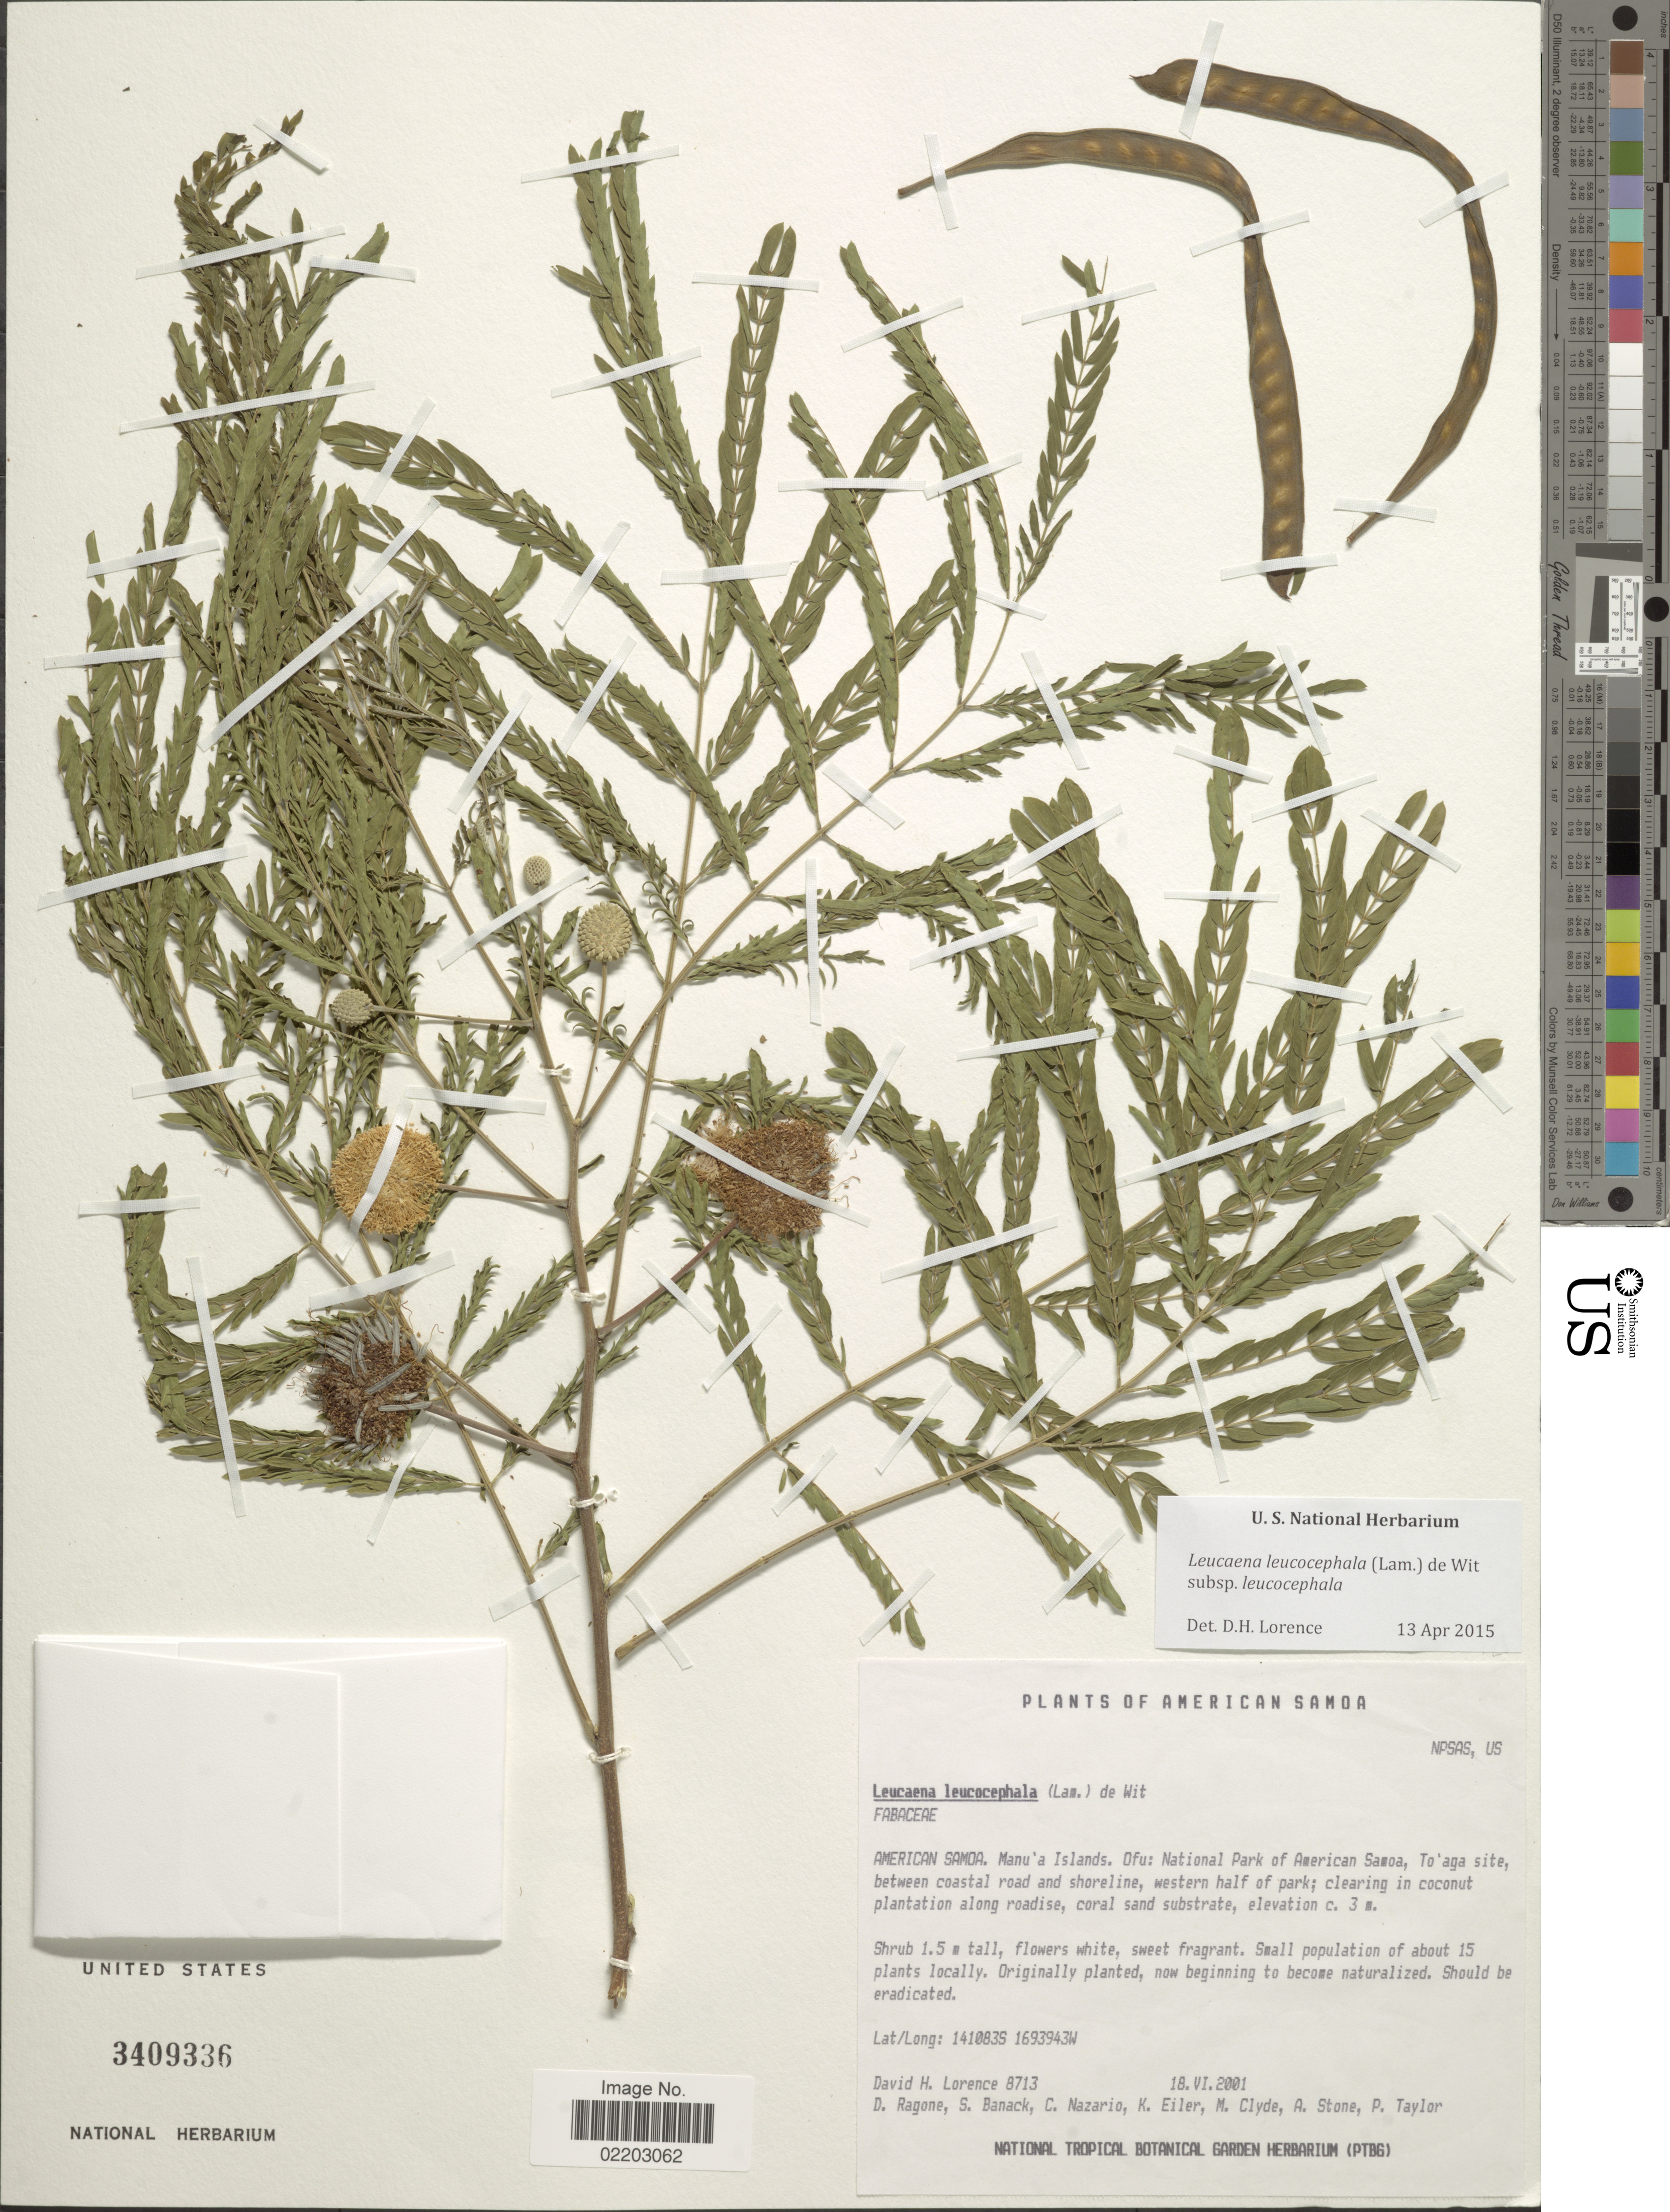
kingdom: Plantae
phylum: Tracheophyta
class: Magnoliopsida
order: Fabales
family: Fabaceae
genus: Leucaena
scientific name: Leucaena leucocephala subsp. leucocephala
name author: (Lam.) de Wit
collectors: D. Lorence, D. Ragone, S. Banack, C. Nazario & et al.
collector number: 8713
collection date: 2001-06-18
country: American Samoa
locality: American Samoa, Manu'a Islands. Ofu: National Park of American Samoa, To'aga site between coastal road and shoreline, western half of park.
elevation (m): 3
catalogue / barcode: US 3409336